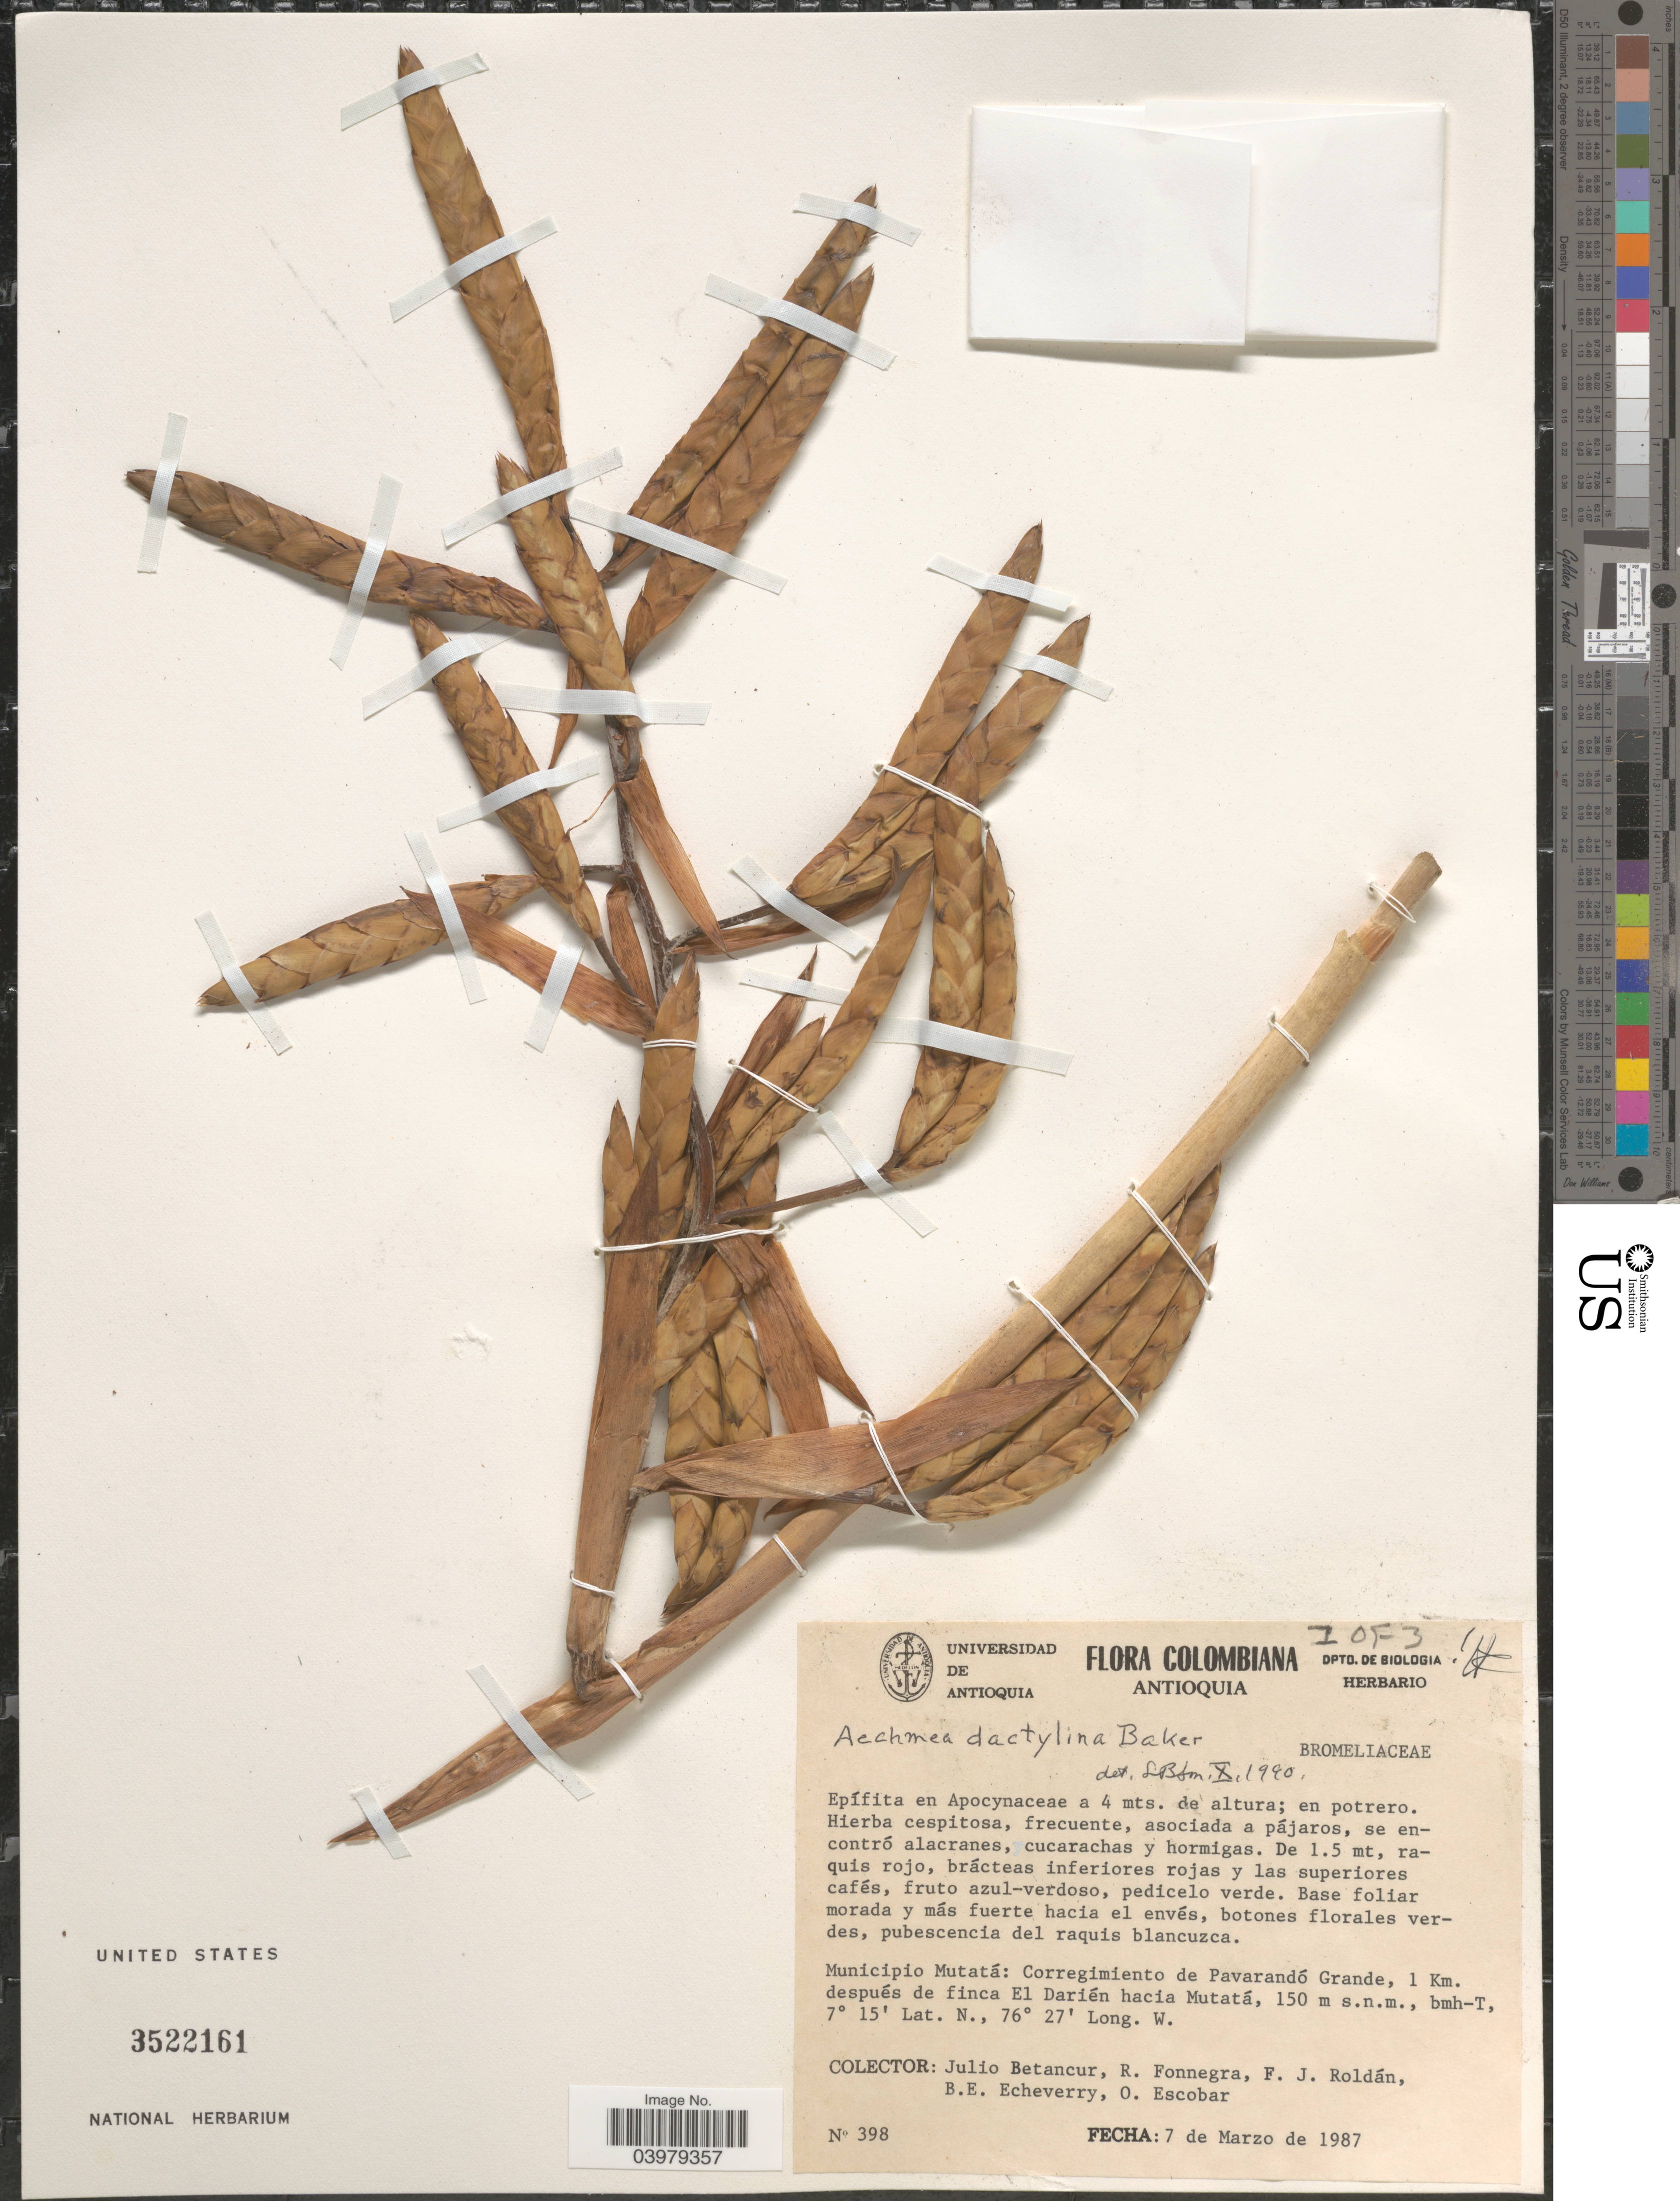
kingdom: Plantae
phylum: Tracheophyta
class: Liliopsida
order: Poales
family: Bromeliaceae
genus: Aechmea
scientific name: Aechmea dactylina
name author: Baker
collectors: J. Betancur, R. Fonnegra G., F. J. Roldán, B. Echeverry & O. Escobar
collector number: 398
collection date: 1987-03-07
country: Colombia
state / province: Antioquia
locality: Municipio Mutatá: Corregimiento de Pavarandó Grande, 1 Km. después de finca El Darién hacia Mutatá.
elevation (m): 150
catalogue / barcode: US 3522161